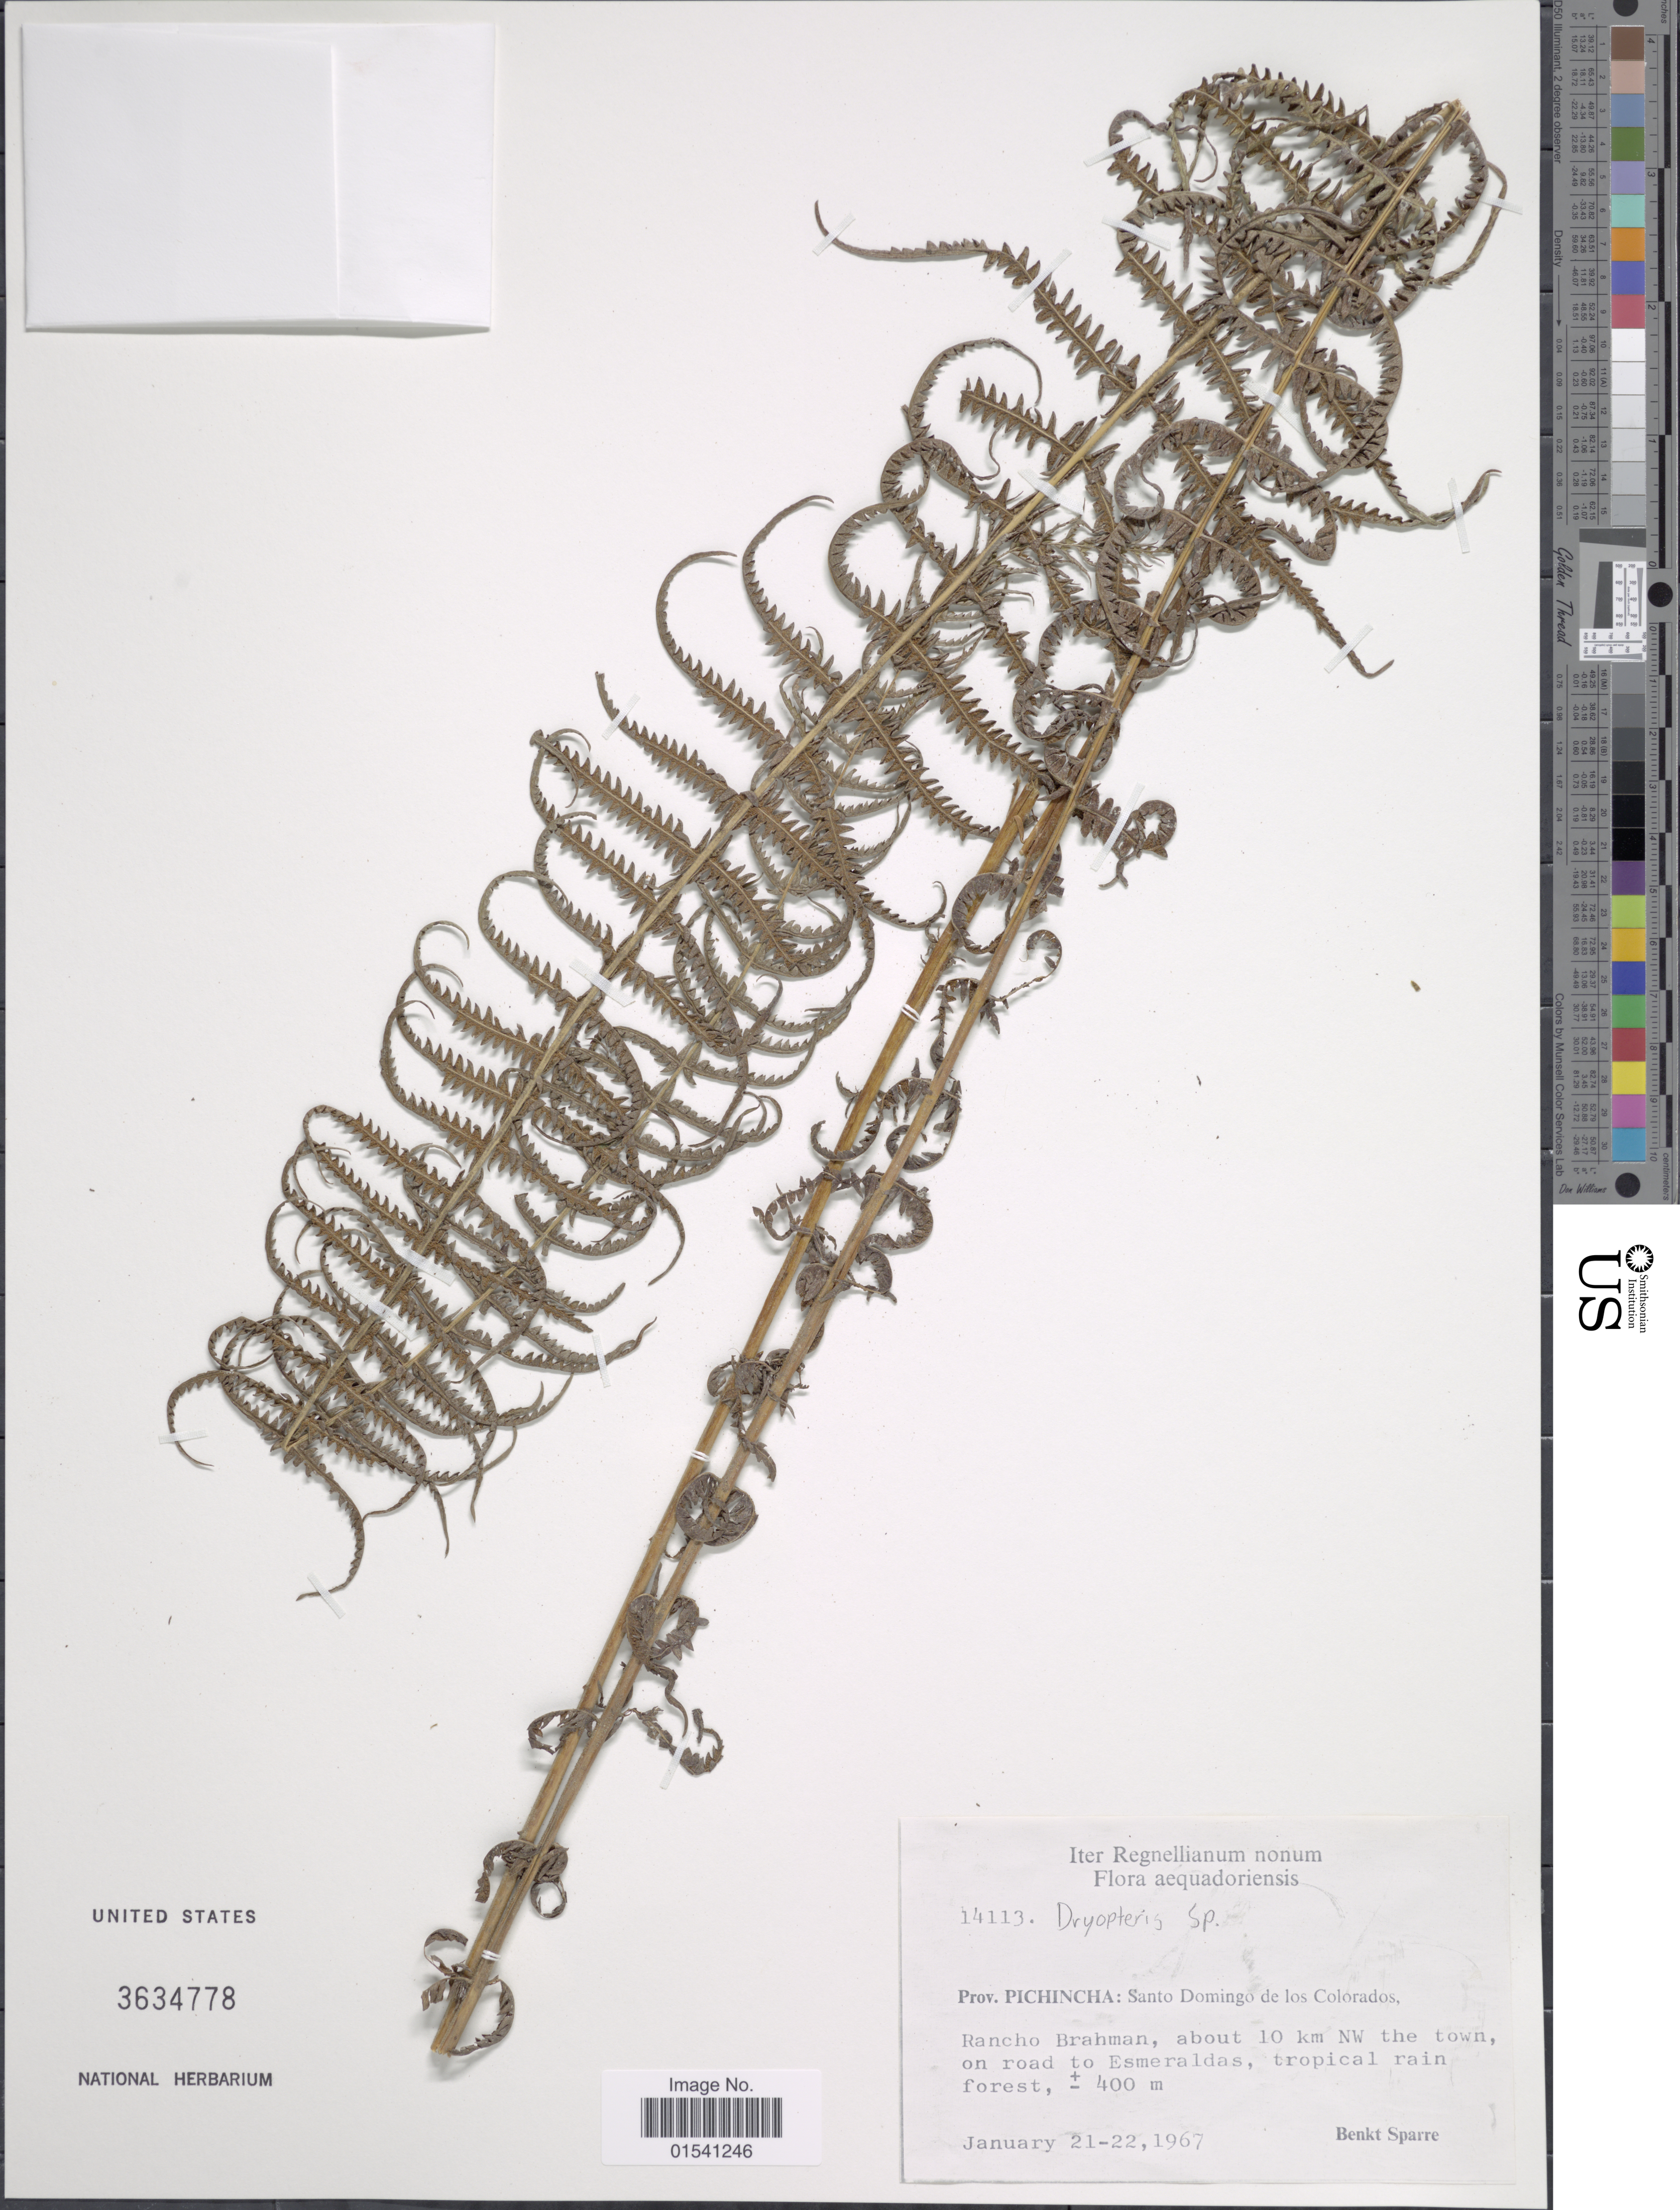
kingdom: Plantae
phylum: Tracheophyta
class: Polypodiopsida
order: Polypodiales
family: Thelypteridaceae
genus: Amauropelta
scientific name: Amauropelta sp.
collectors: B. Sparre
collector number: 14113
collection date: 1967-01-21/1967-01-22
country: Ecuador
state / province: Pichincha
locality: Santo Domingo de los Colorados, Rancho Brahman, about 10 km NW the town on road to Esmeraldas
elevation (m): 400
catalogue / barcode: US 3634778